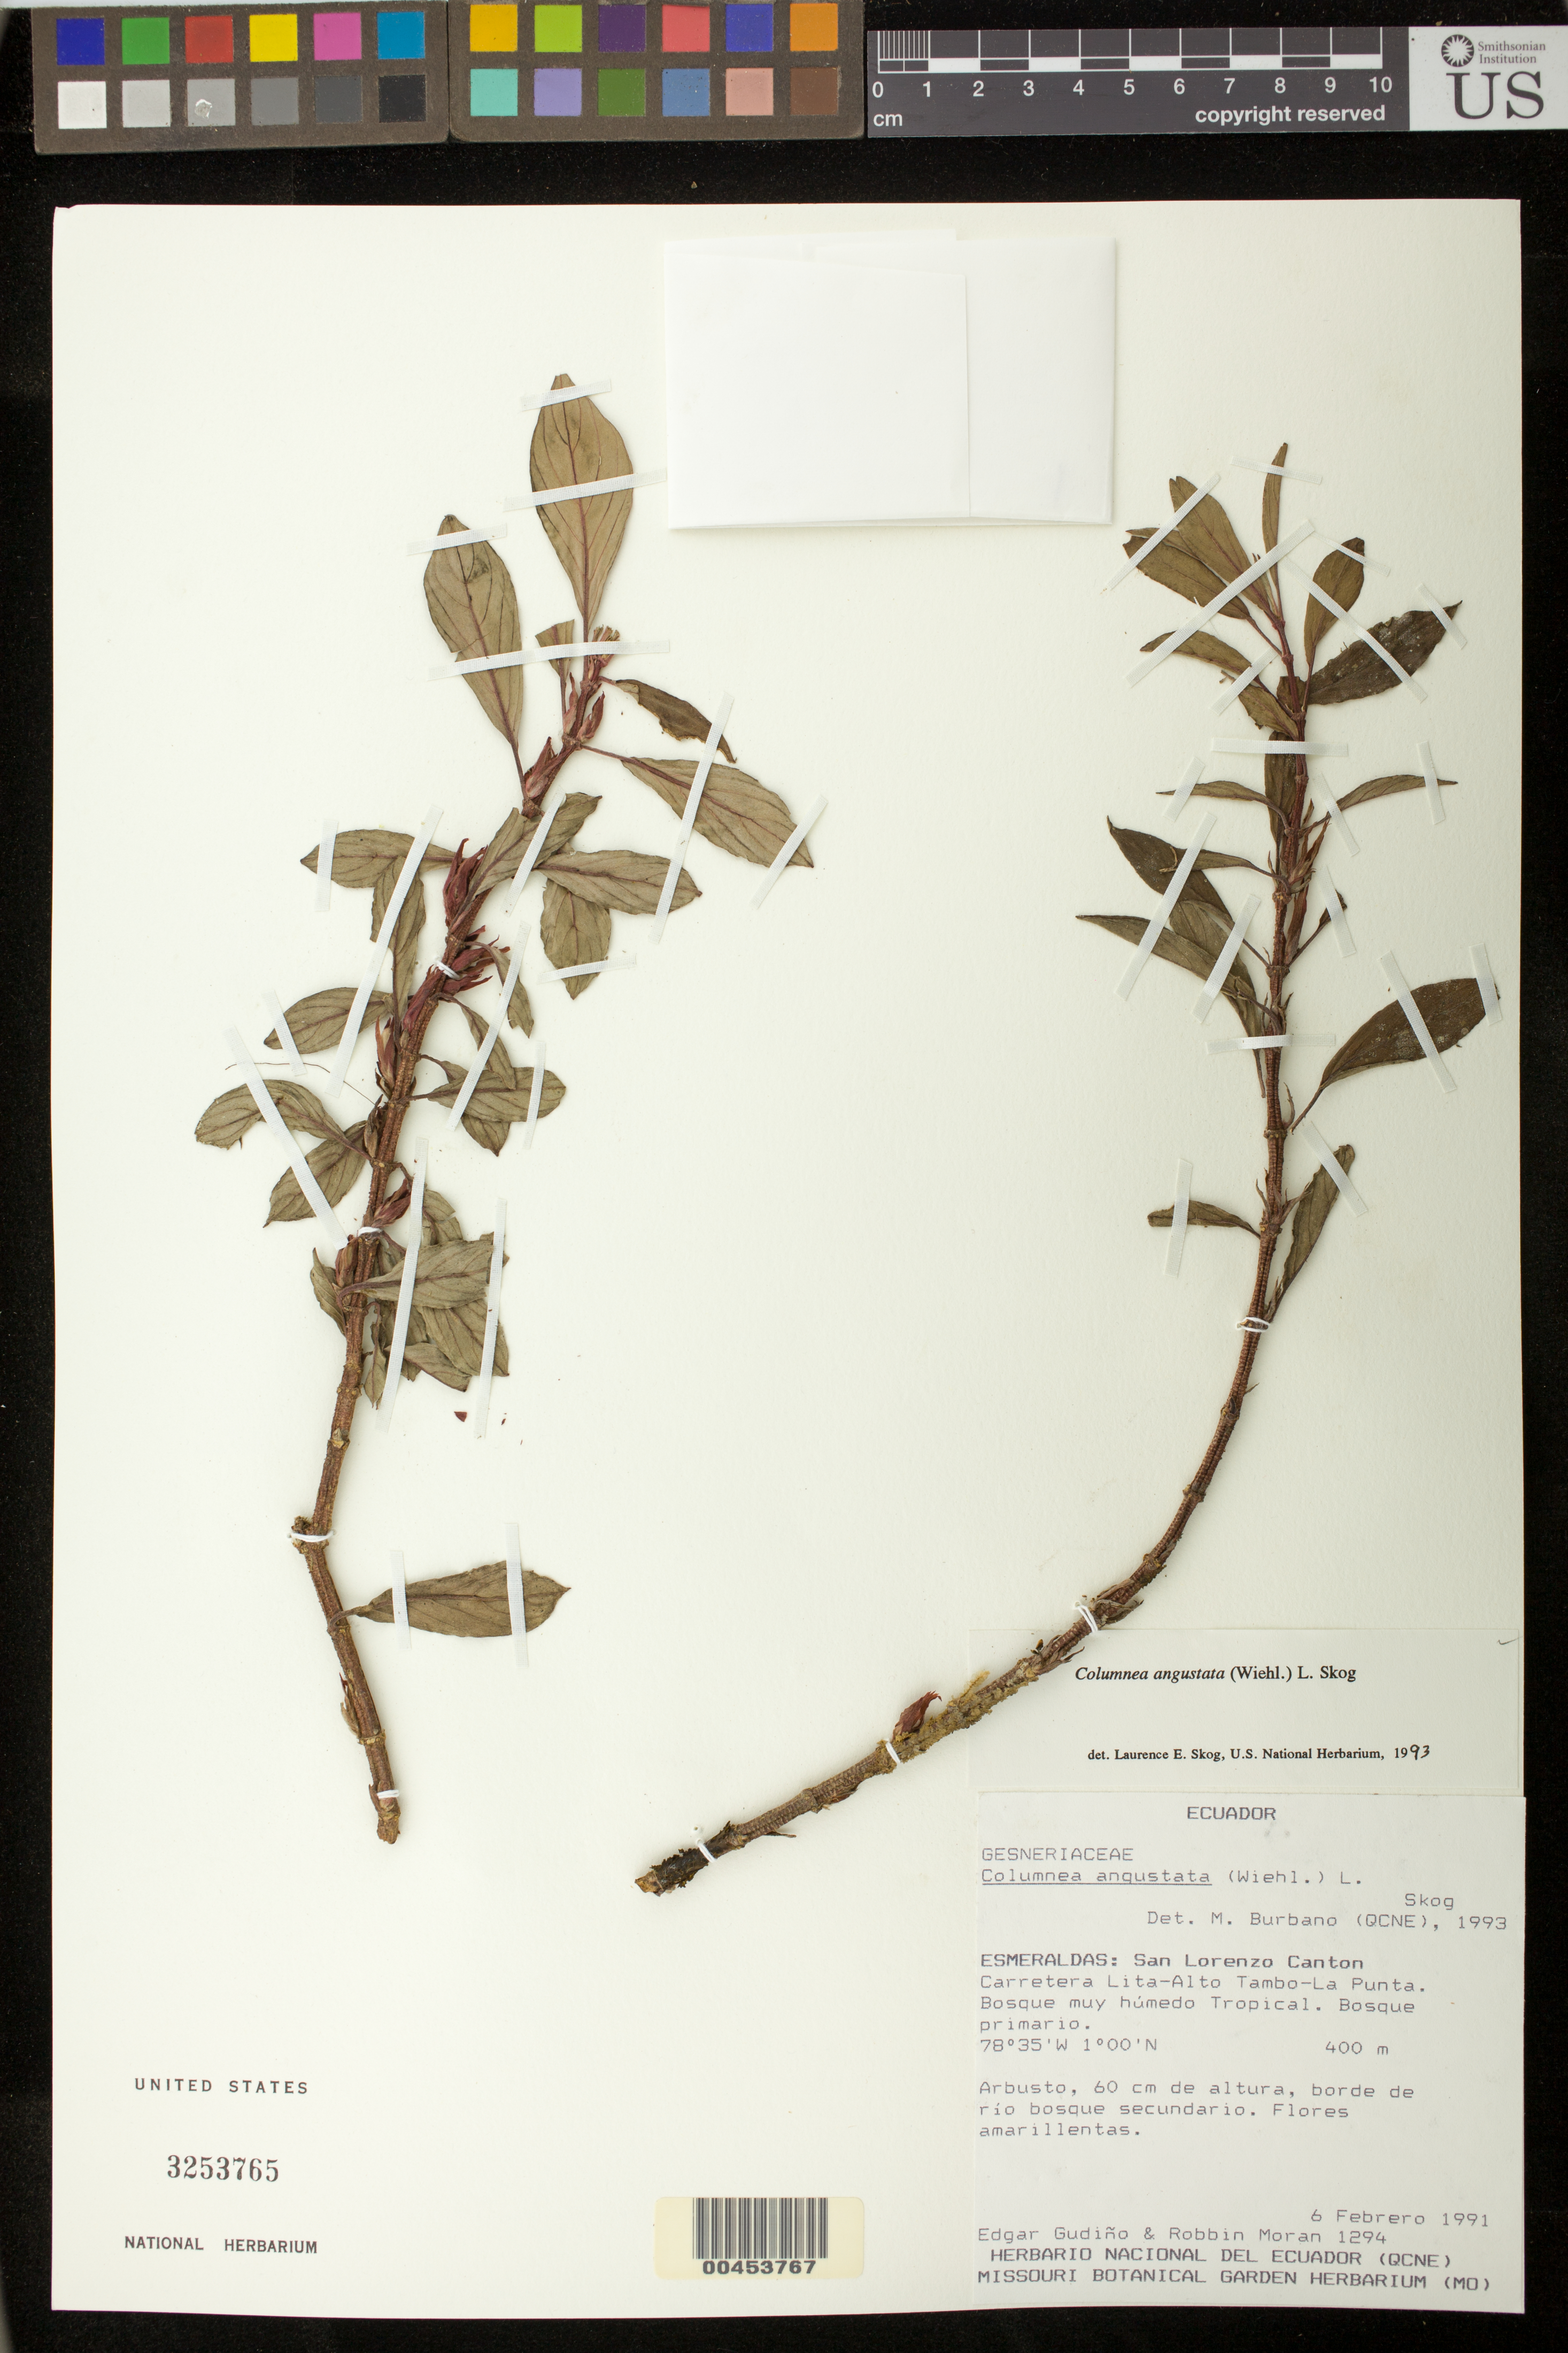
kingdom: Plantae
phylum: Tracheophyta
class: Magnoliopsida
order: Lamiales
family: Gesneriaceae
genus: Columnea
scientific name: Columnea angustata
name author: (Wiehler) L.E. Skog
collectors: E. Gudiño & R. Morán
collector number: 1294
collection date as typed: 06 Feb 1991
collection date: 1991-02-06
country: Ecuador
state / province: Esmeraldas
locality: San Lorenzo Canton , carretera Lita-Alto Tambo-La Punta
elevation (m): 400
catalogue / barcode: US 3253765